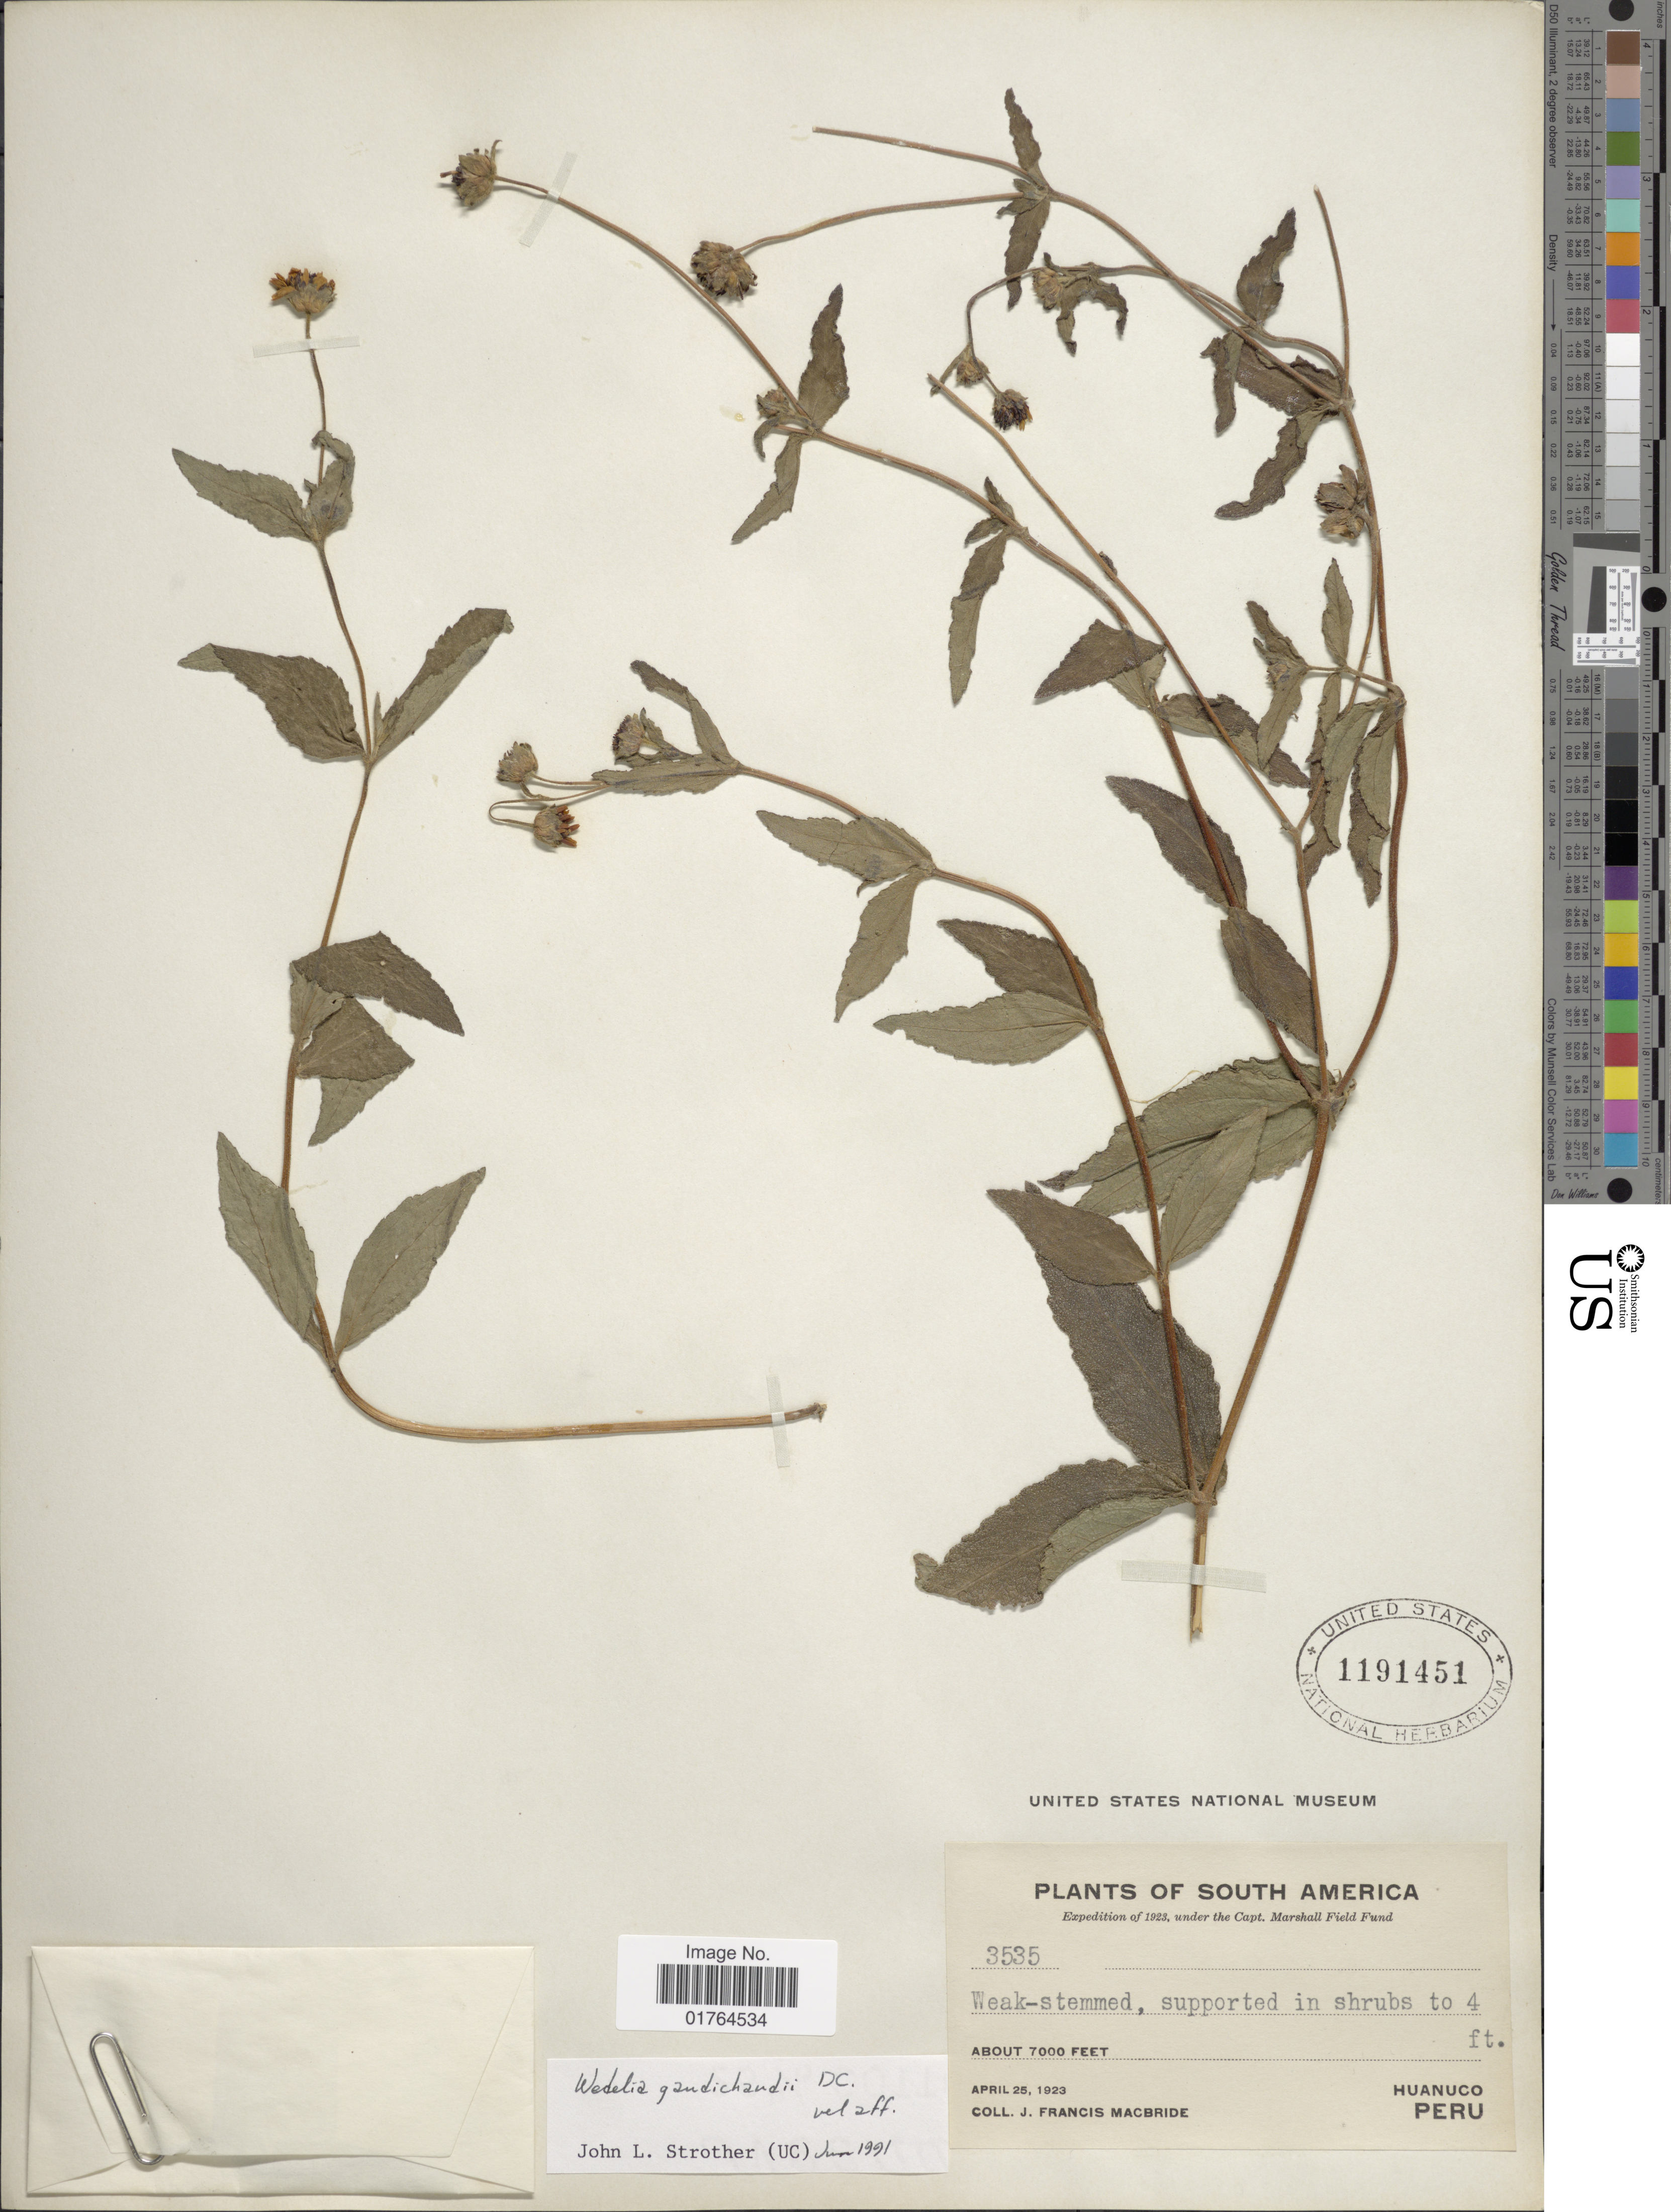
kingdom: Plantae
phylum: Tracheophyta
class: Magnoliopsida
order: Asterales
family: Asteraceae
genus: Wedelia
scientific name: Wedelia gaudichaudiana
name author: DC.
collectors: J. F. Macbride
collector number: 3535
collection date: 1923-04-25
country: Peru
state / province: Huánuco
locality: South America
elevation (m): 2134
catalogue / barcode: US 1191451